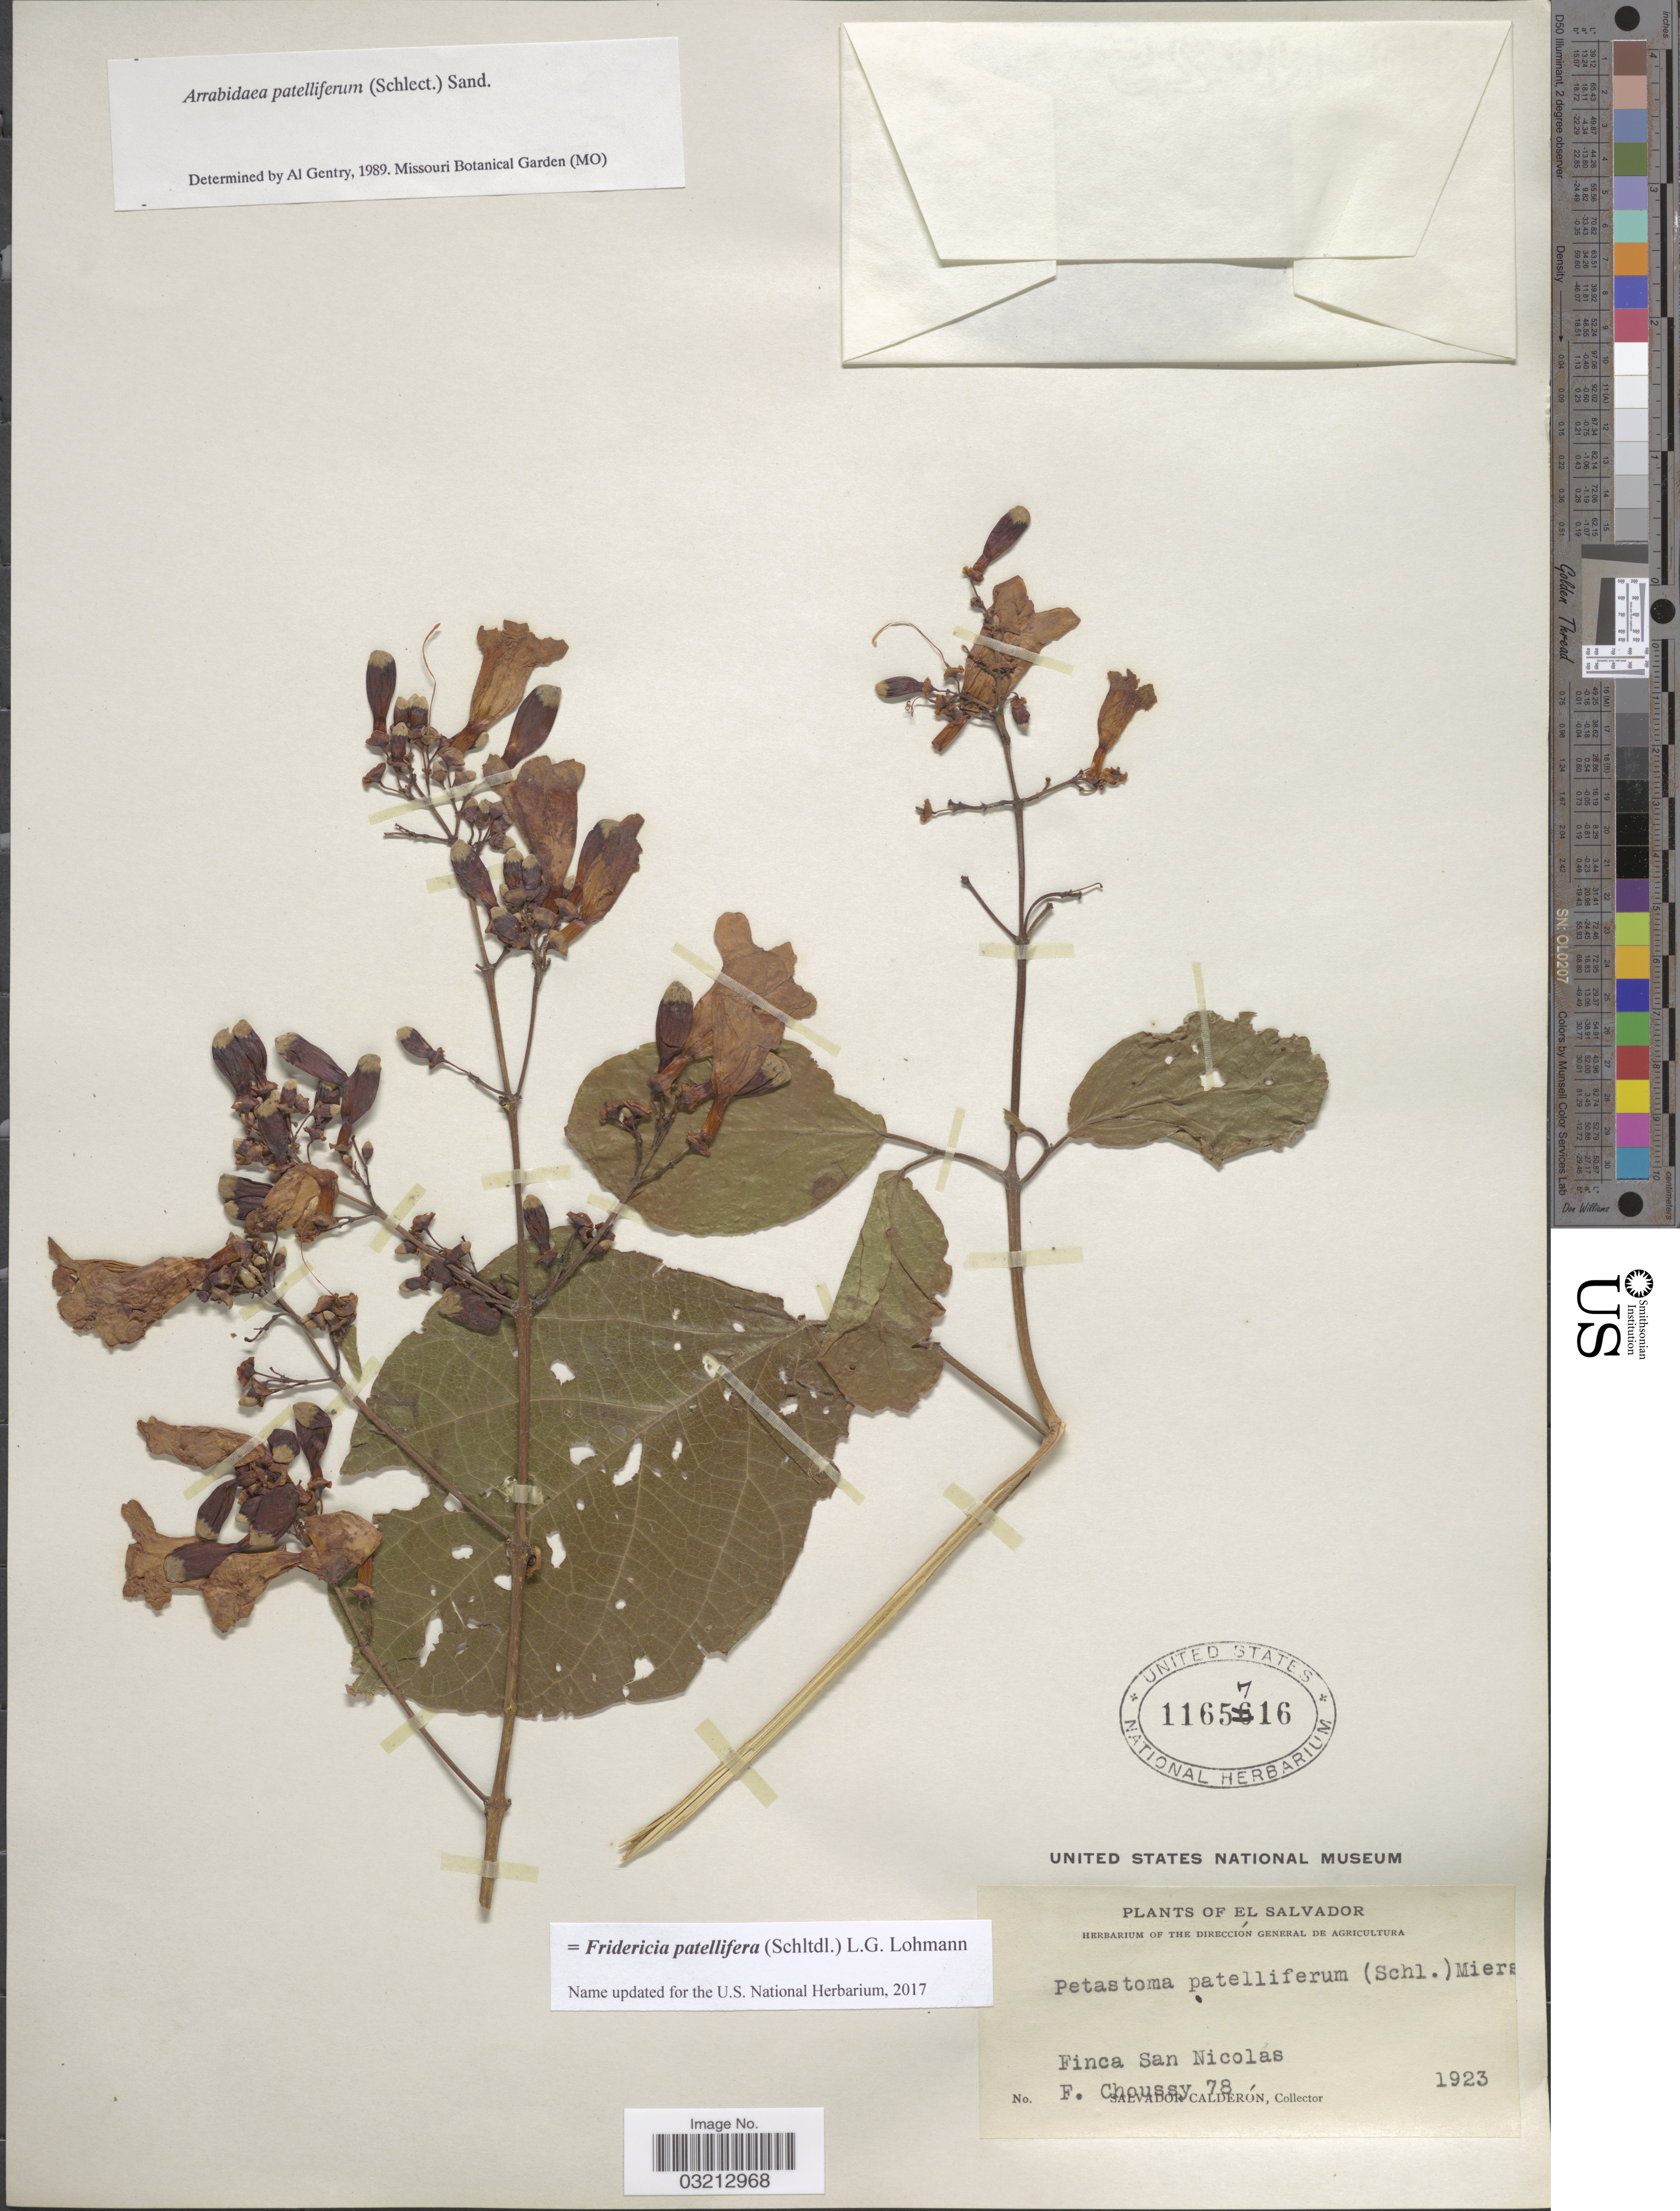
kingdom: Plantae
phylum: Tracheophyta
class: Magnoliopsida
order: Lamiales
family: Bignoniaceae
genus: Fridericia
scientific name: Fridericia patellifera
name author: (Schltdl.) L.G. Lohmann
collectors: S. Calderón & F. Choussy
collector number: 78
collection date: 1923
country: El Salvador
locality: Finca San Nicolas.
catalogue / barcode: US 1165716